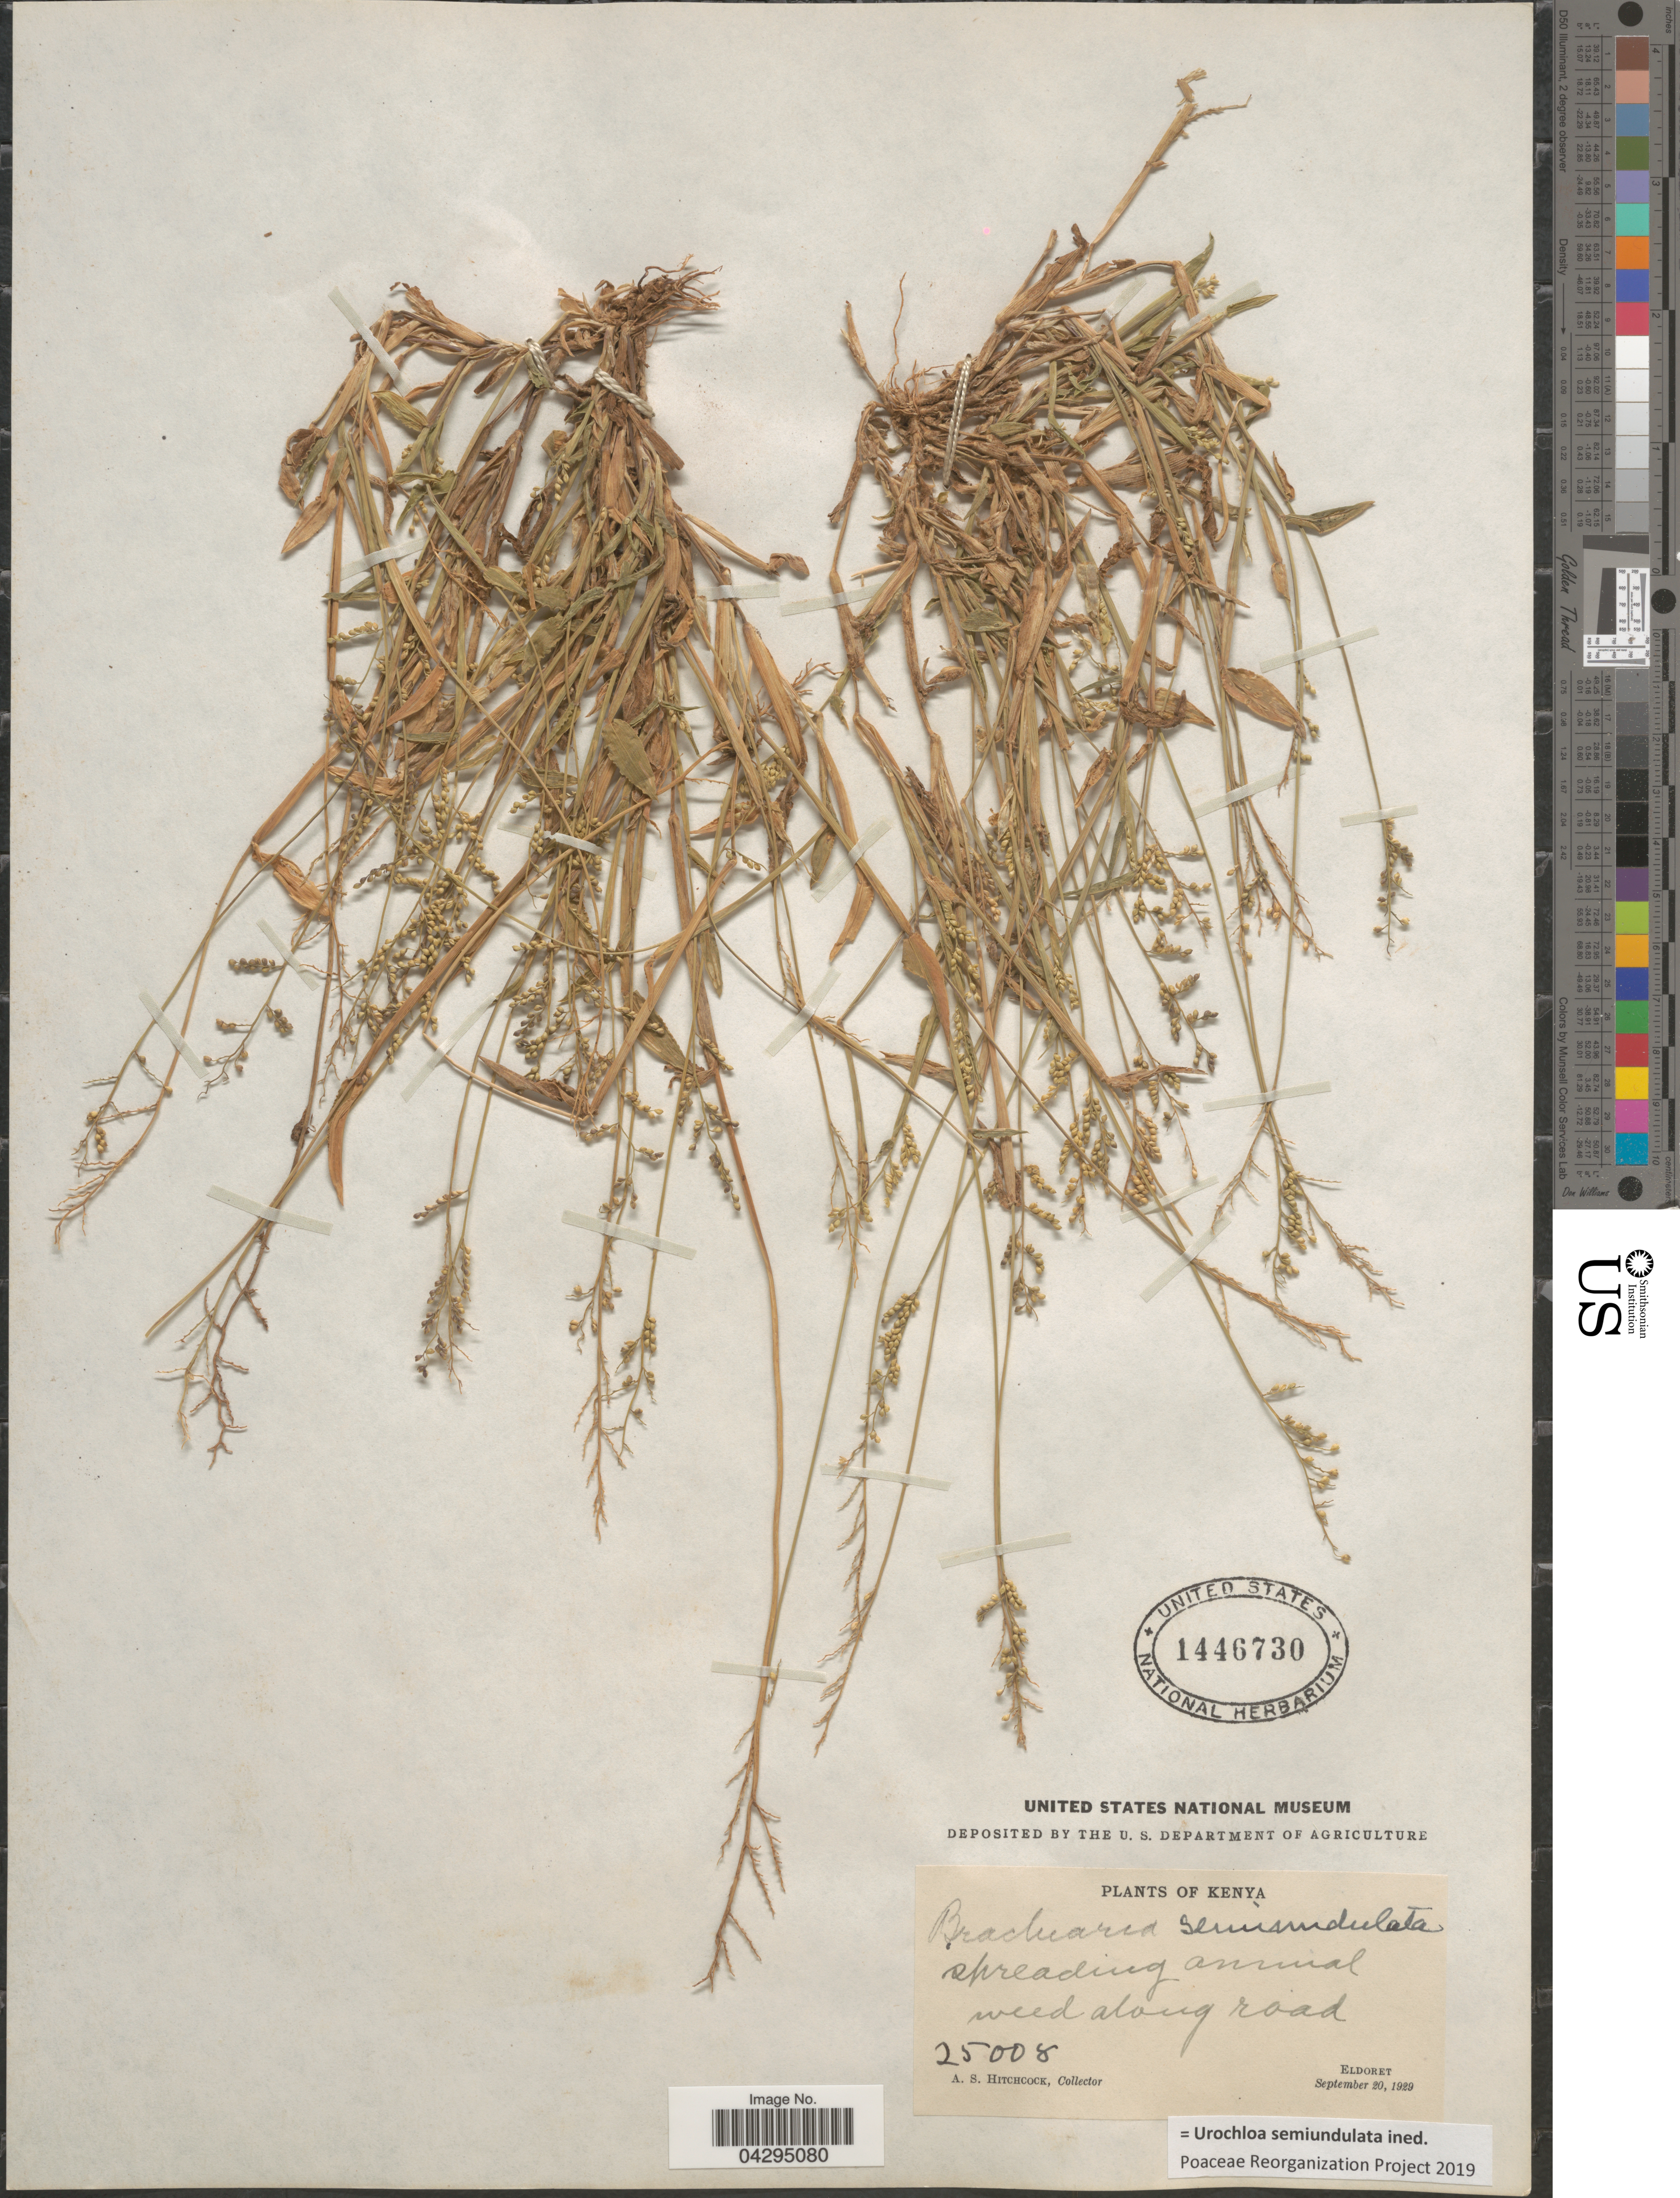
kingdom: Plantae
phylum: Tracheophyta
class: Liliopsida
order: Poales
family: Poaceae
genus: Urochloa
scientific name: Urochloa semiundulata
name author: (Hochst. ex A. Rich.) Ashal. & V. J. Nair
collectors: A. S. Hitchcock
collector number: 25008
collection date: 1929-09-20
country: Kenya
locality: Along road, Eldoret.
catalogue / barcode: US 1446730